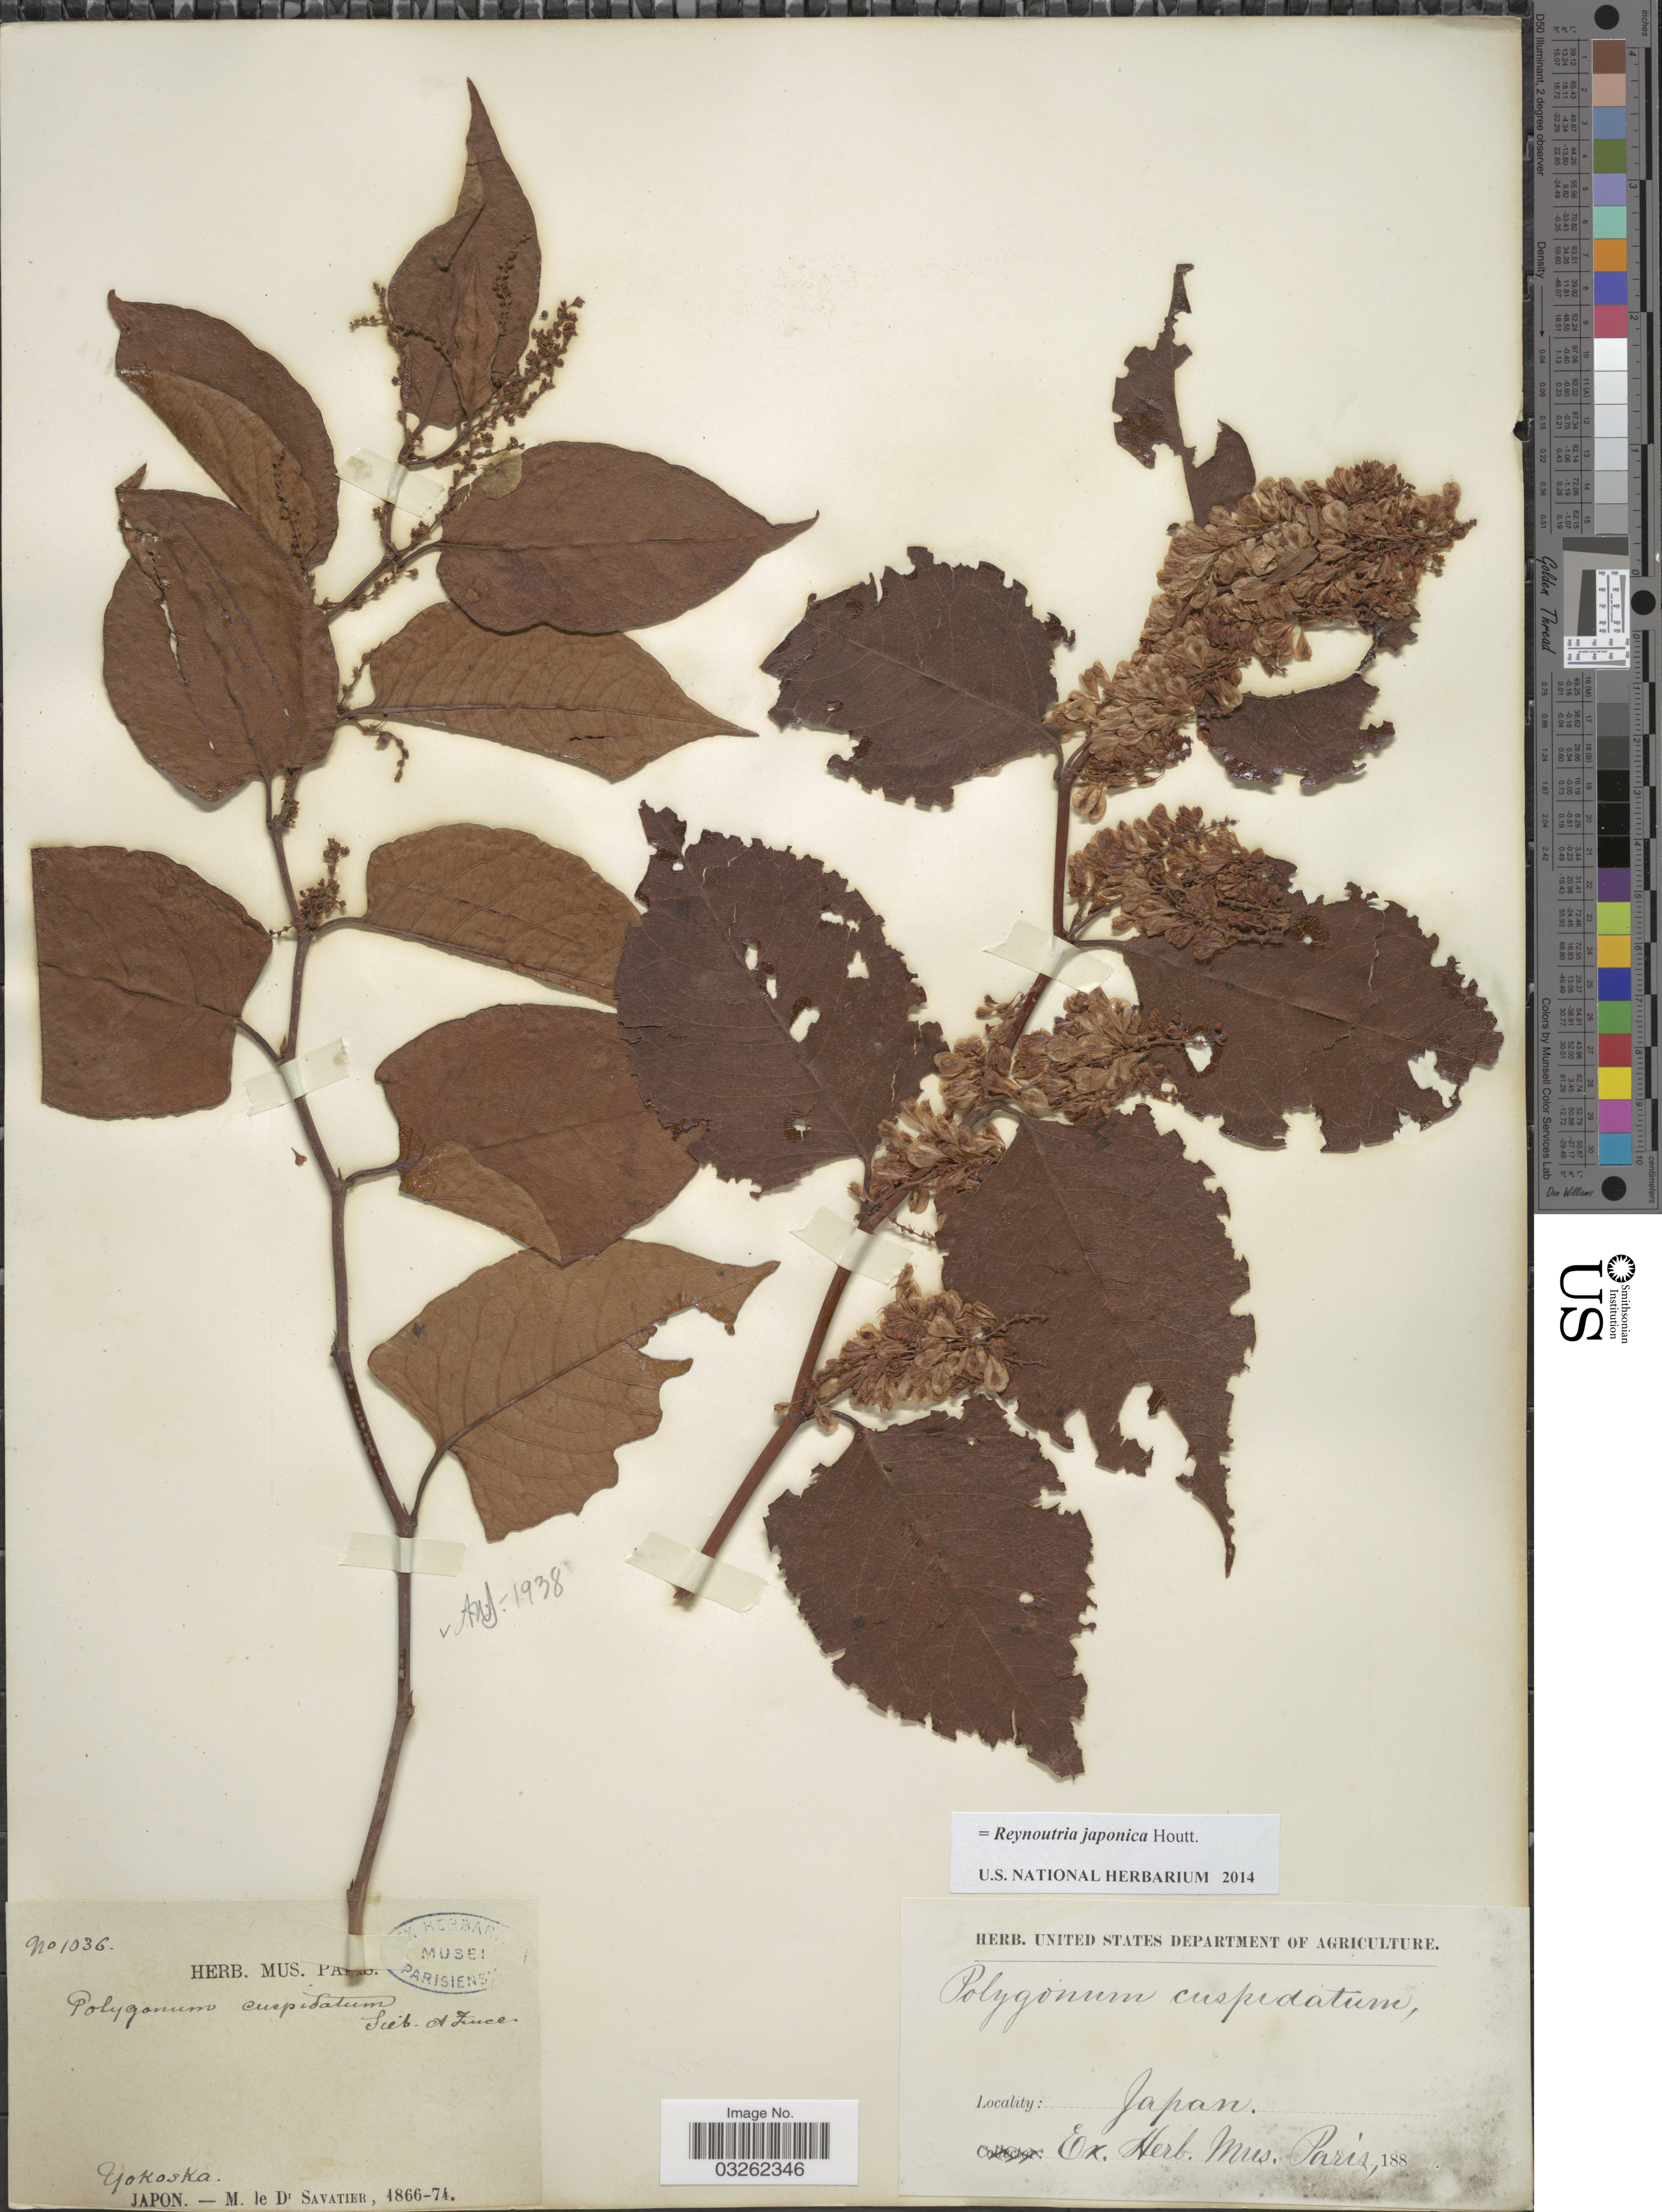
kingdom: Plantae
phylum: Tracheophyta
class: Magnoliopsida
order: Caryophyllales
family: Polygonaceae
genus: Reynoutria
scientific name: Reynoutria japonica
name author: Houtt.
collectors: M. D' Savatier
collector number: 1036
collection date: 1866/1874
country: Japan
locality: Yokoska. Japon.